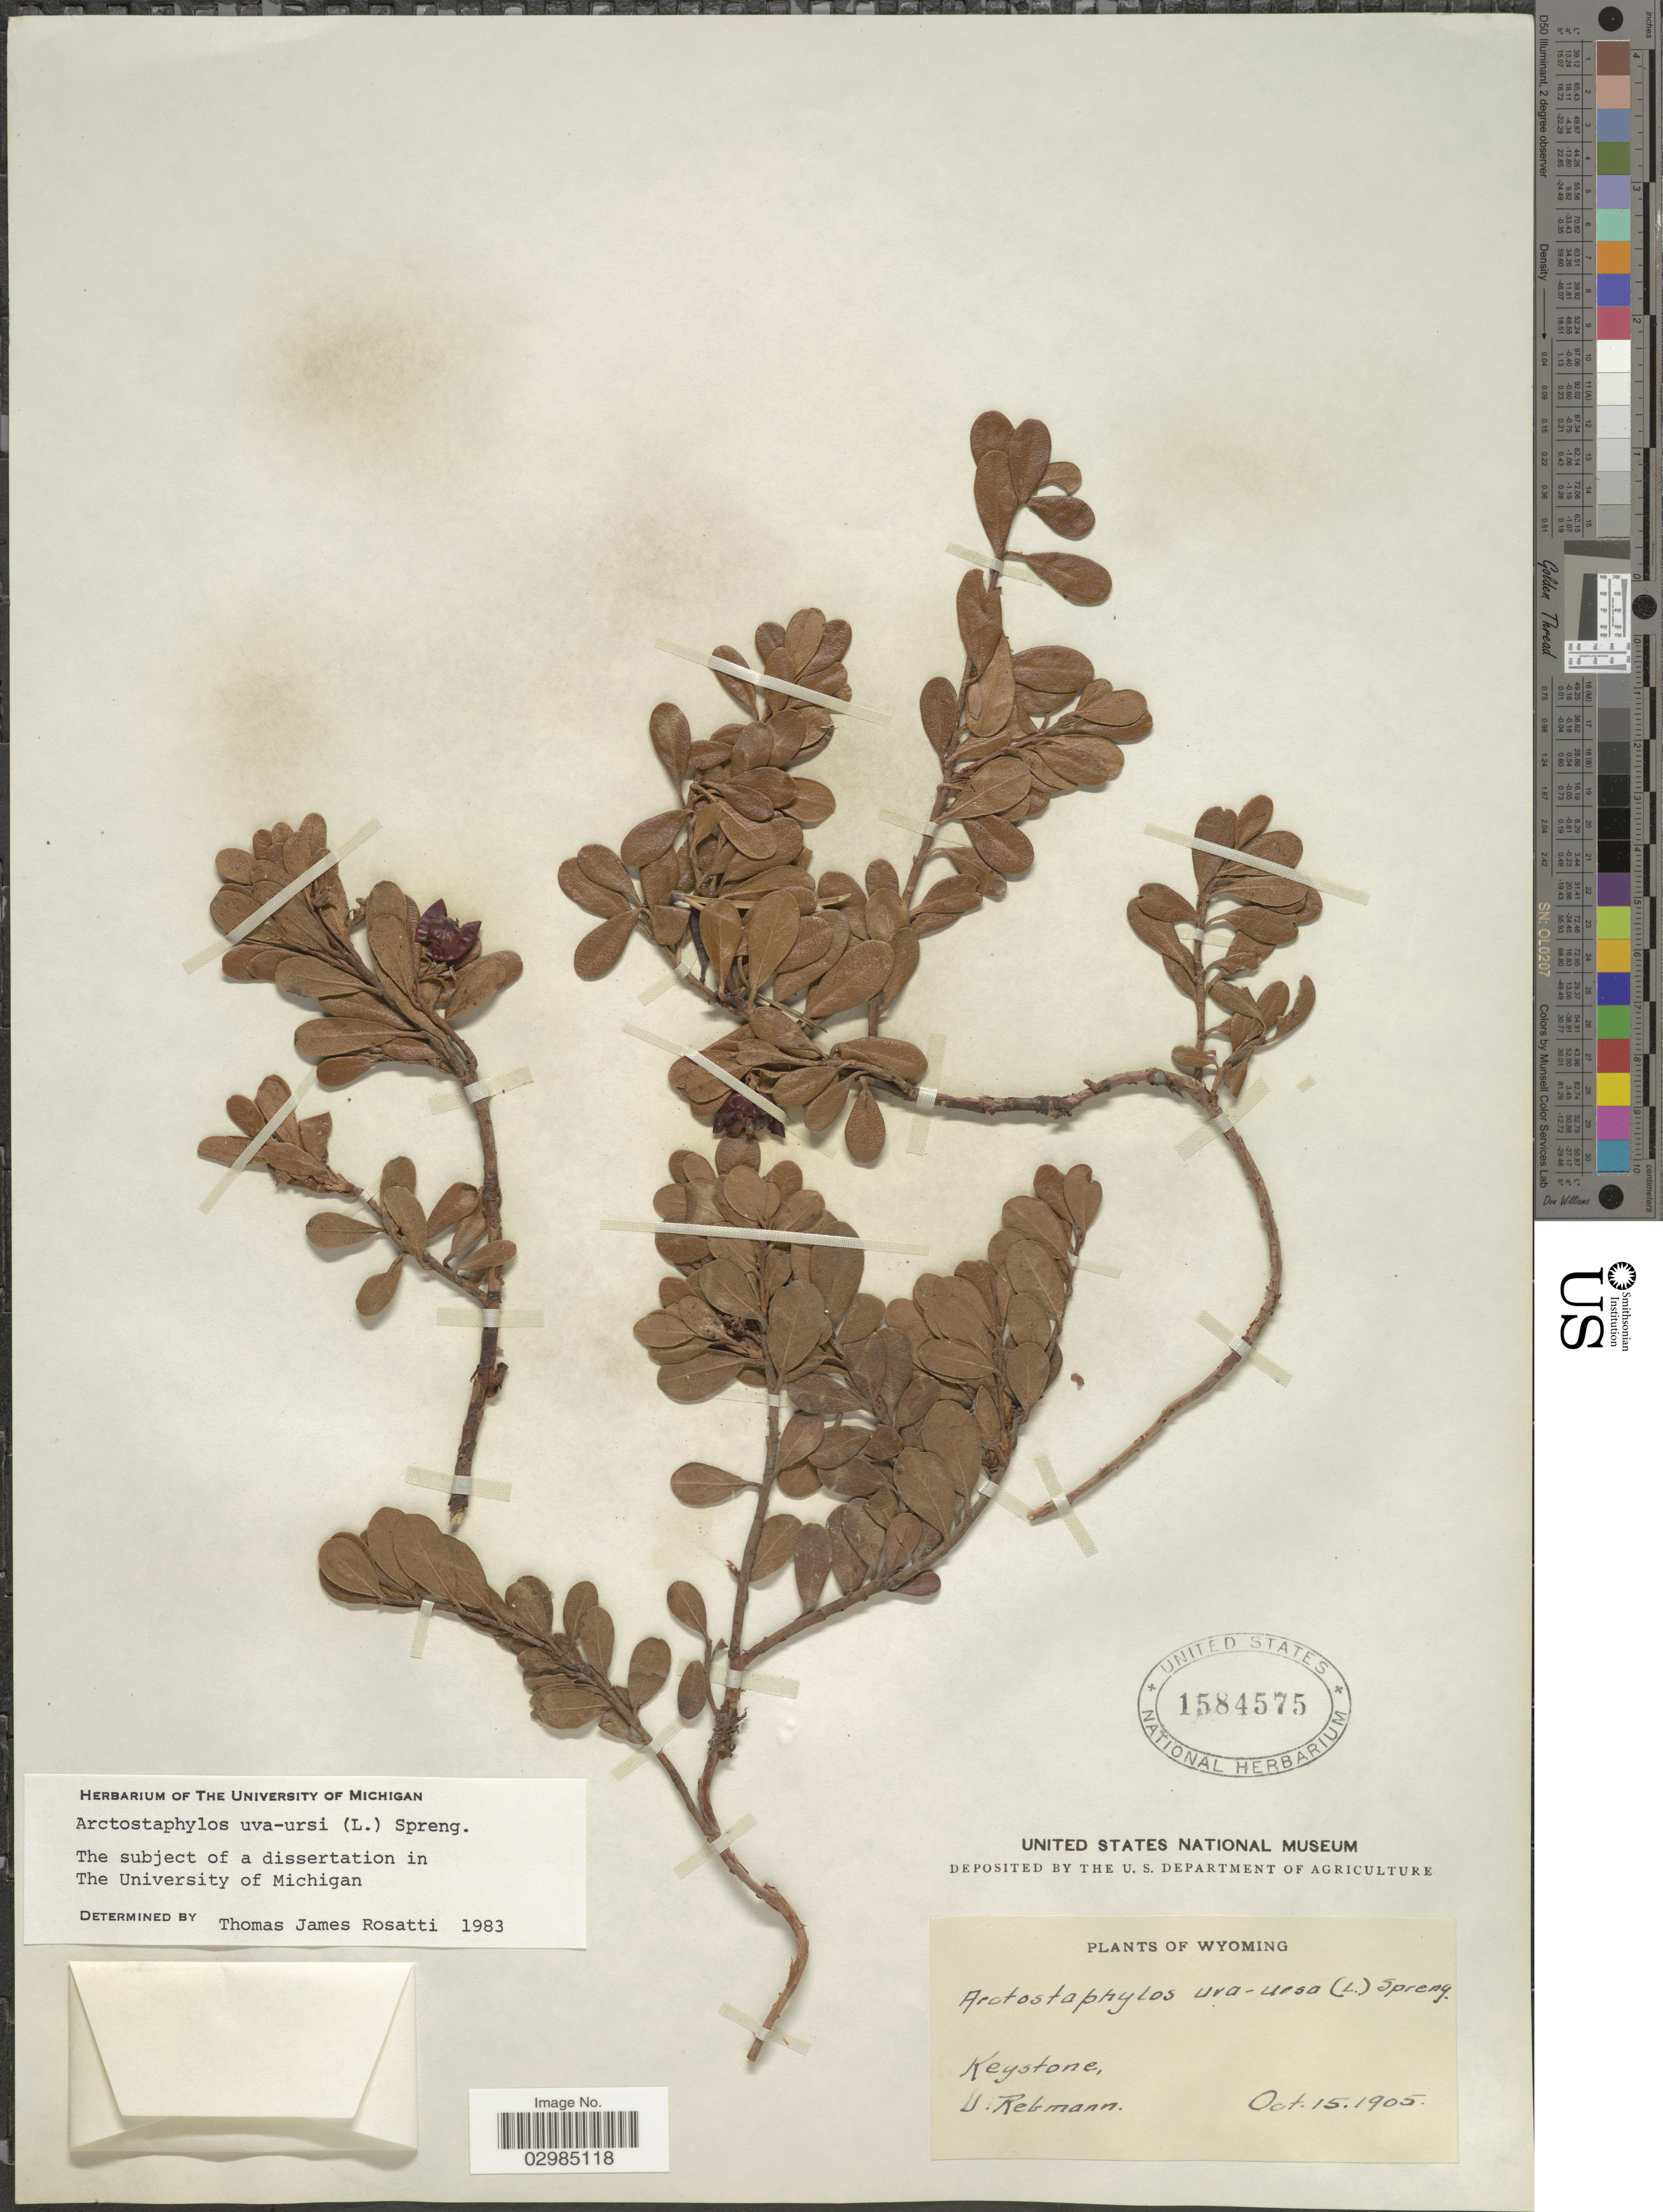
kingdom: Plantae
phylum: Tracheophyta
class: Magnoliopsida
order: Ericales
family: Ericaceae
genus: Arctostaphylos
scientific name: Arctostaphylos uva-ursi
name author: (L.) Spreng.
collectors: J. Rebmann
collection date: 1905-10-15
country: United States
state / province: Wyoming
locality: Keystone.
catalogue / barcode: US 1584575